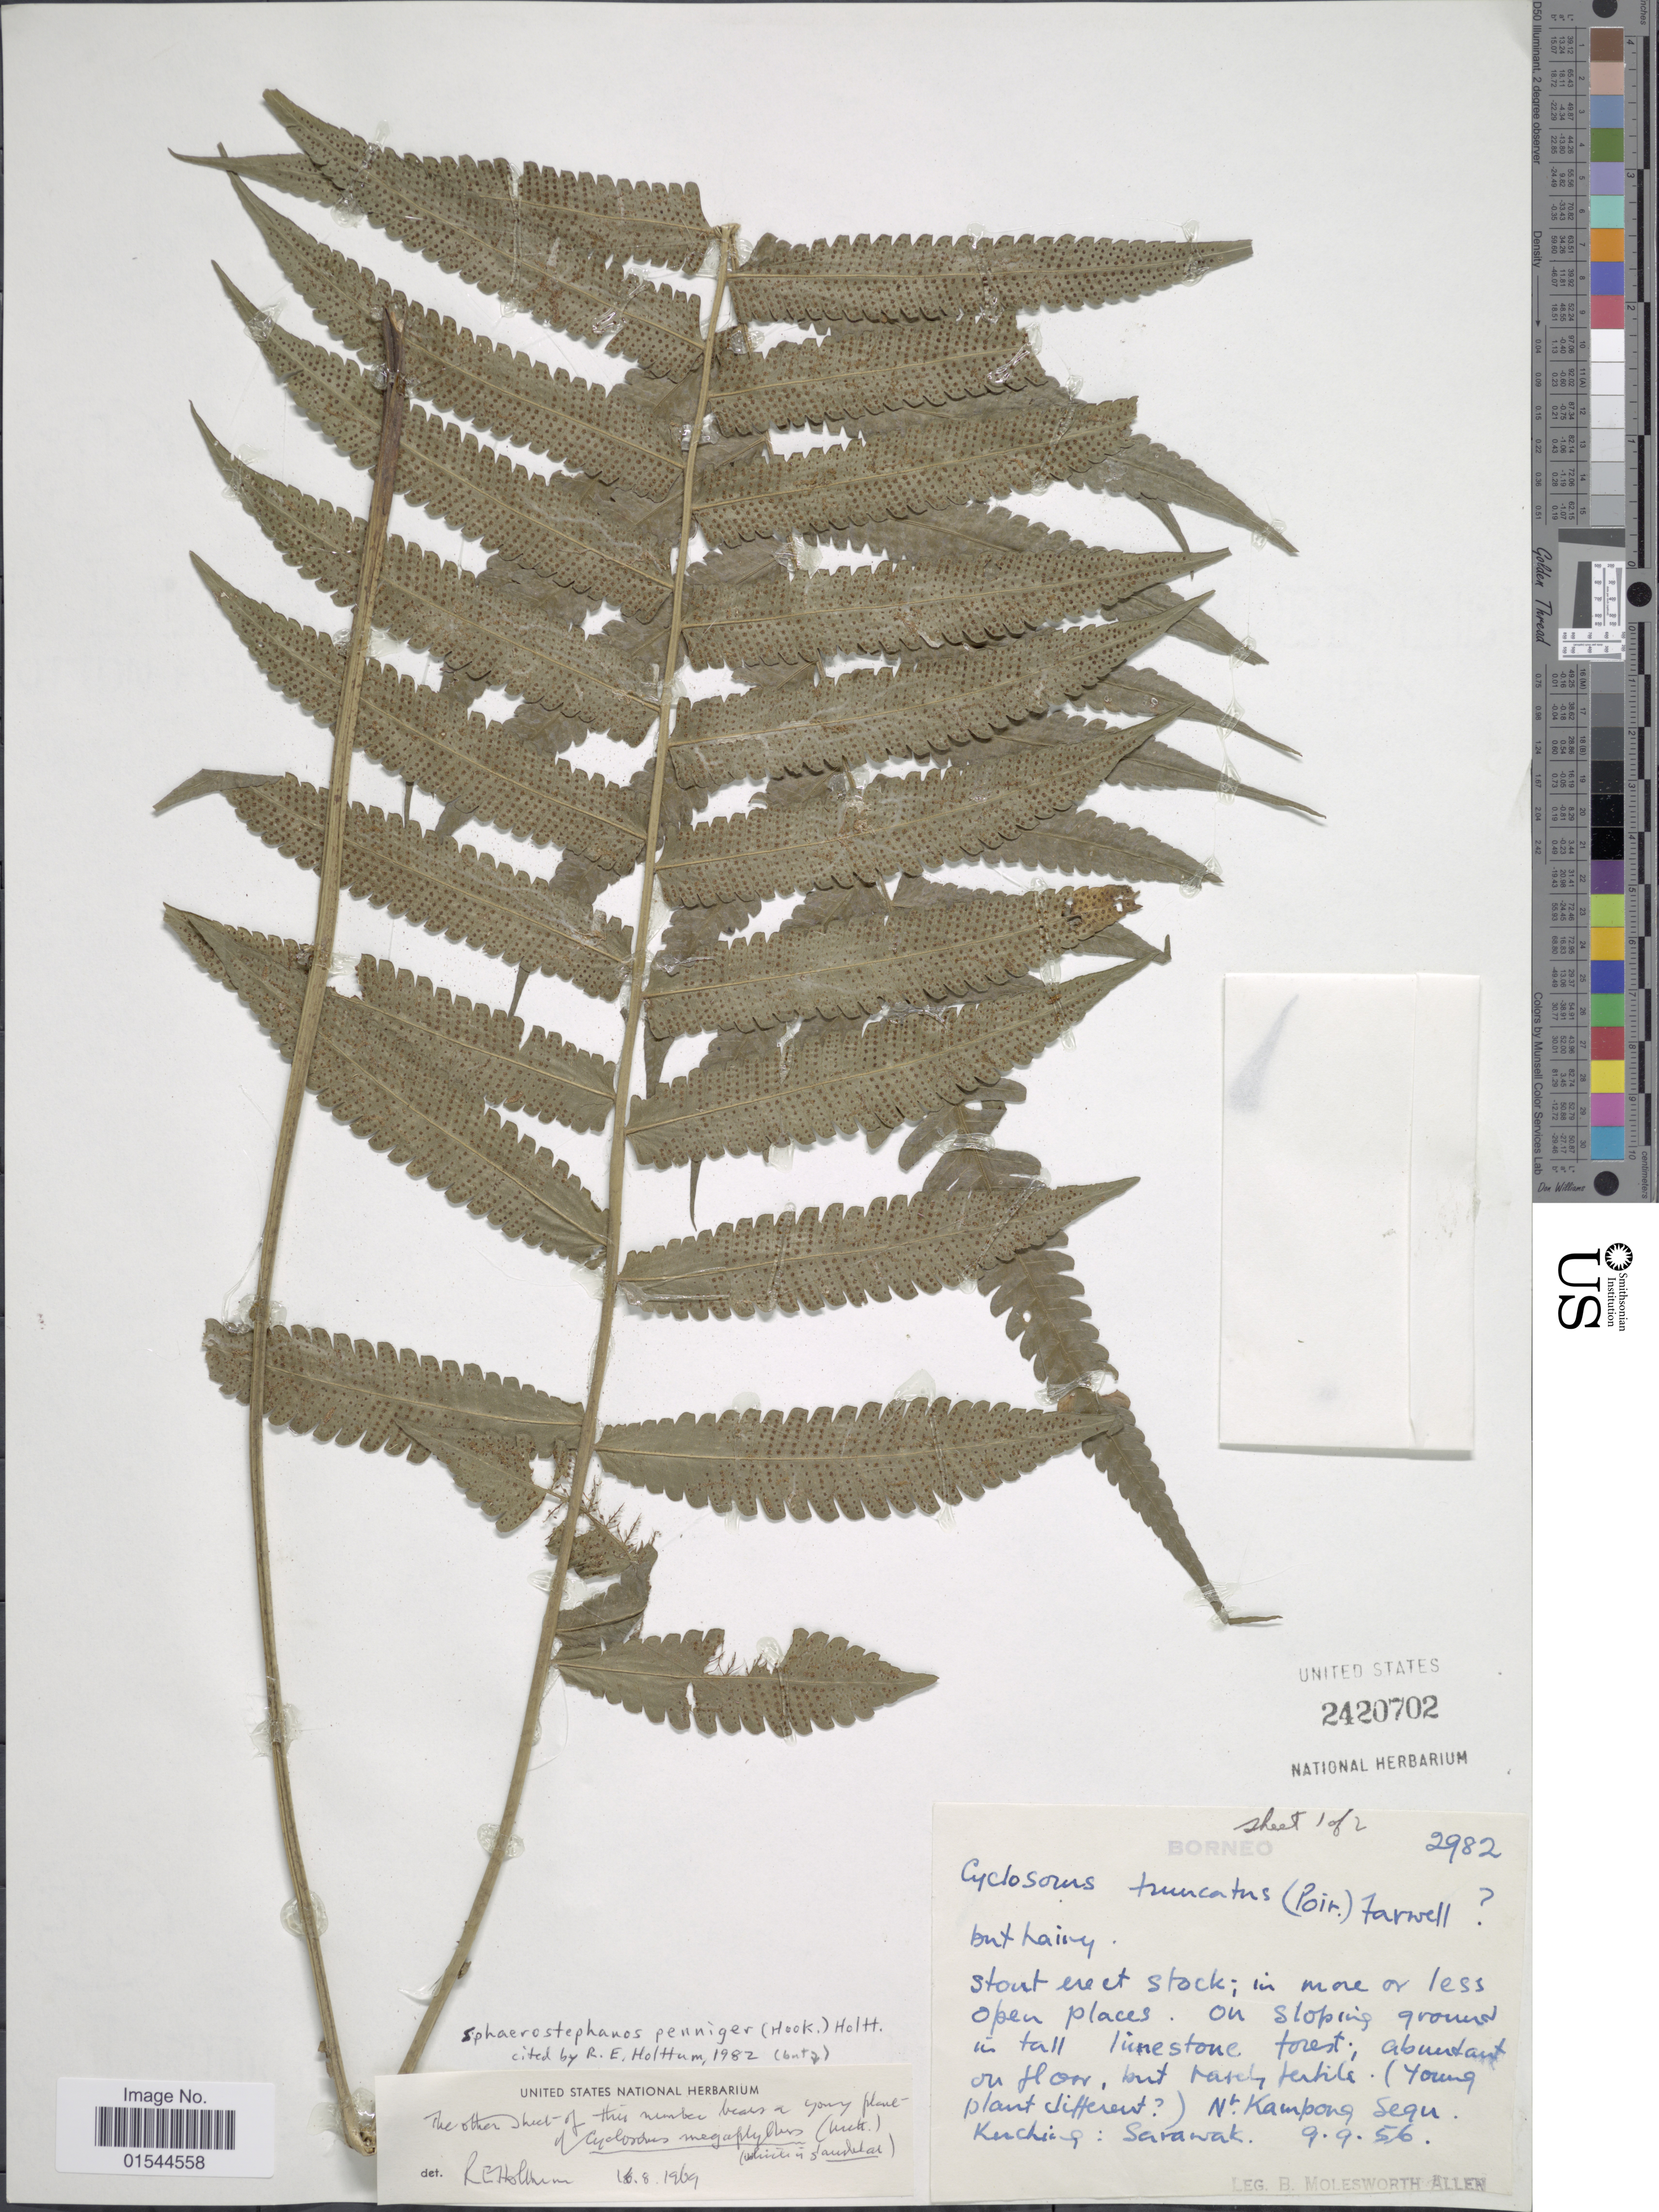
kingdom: Plantae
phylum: Tracheophyta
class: Polypodiopsida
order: Polypodiales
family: Thelypteridaceae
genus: Pneumatopteris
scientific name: Pneumatopteris pennigera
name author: (G. Forst.) Holttum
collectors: B. E. G. Molesworth-Allen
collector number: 2982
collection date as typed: Transcribed d/m/y: 9/9/56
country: Malaysia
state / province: Sarawak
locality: Nr. Kampong Segu, Kuching: Sarawak, Borneo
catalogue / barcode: US 2420702